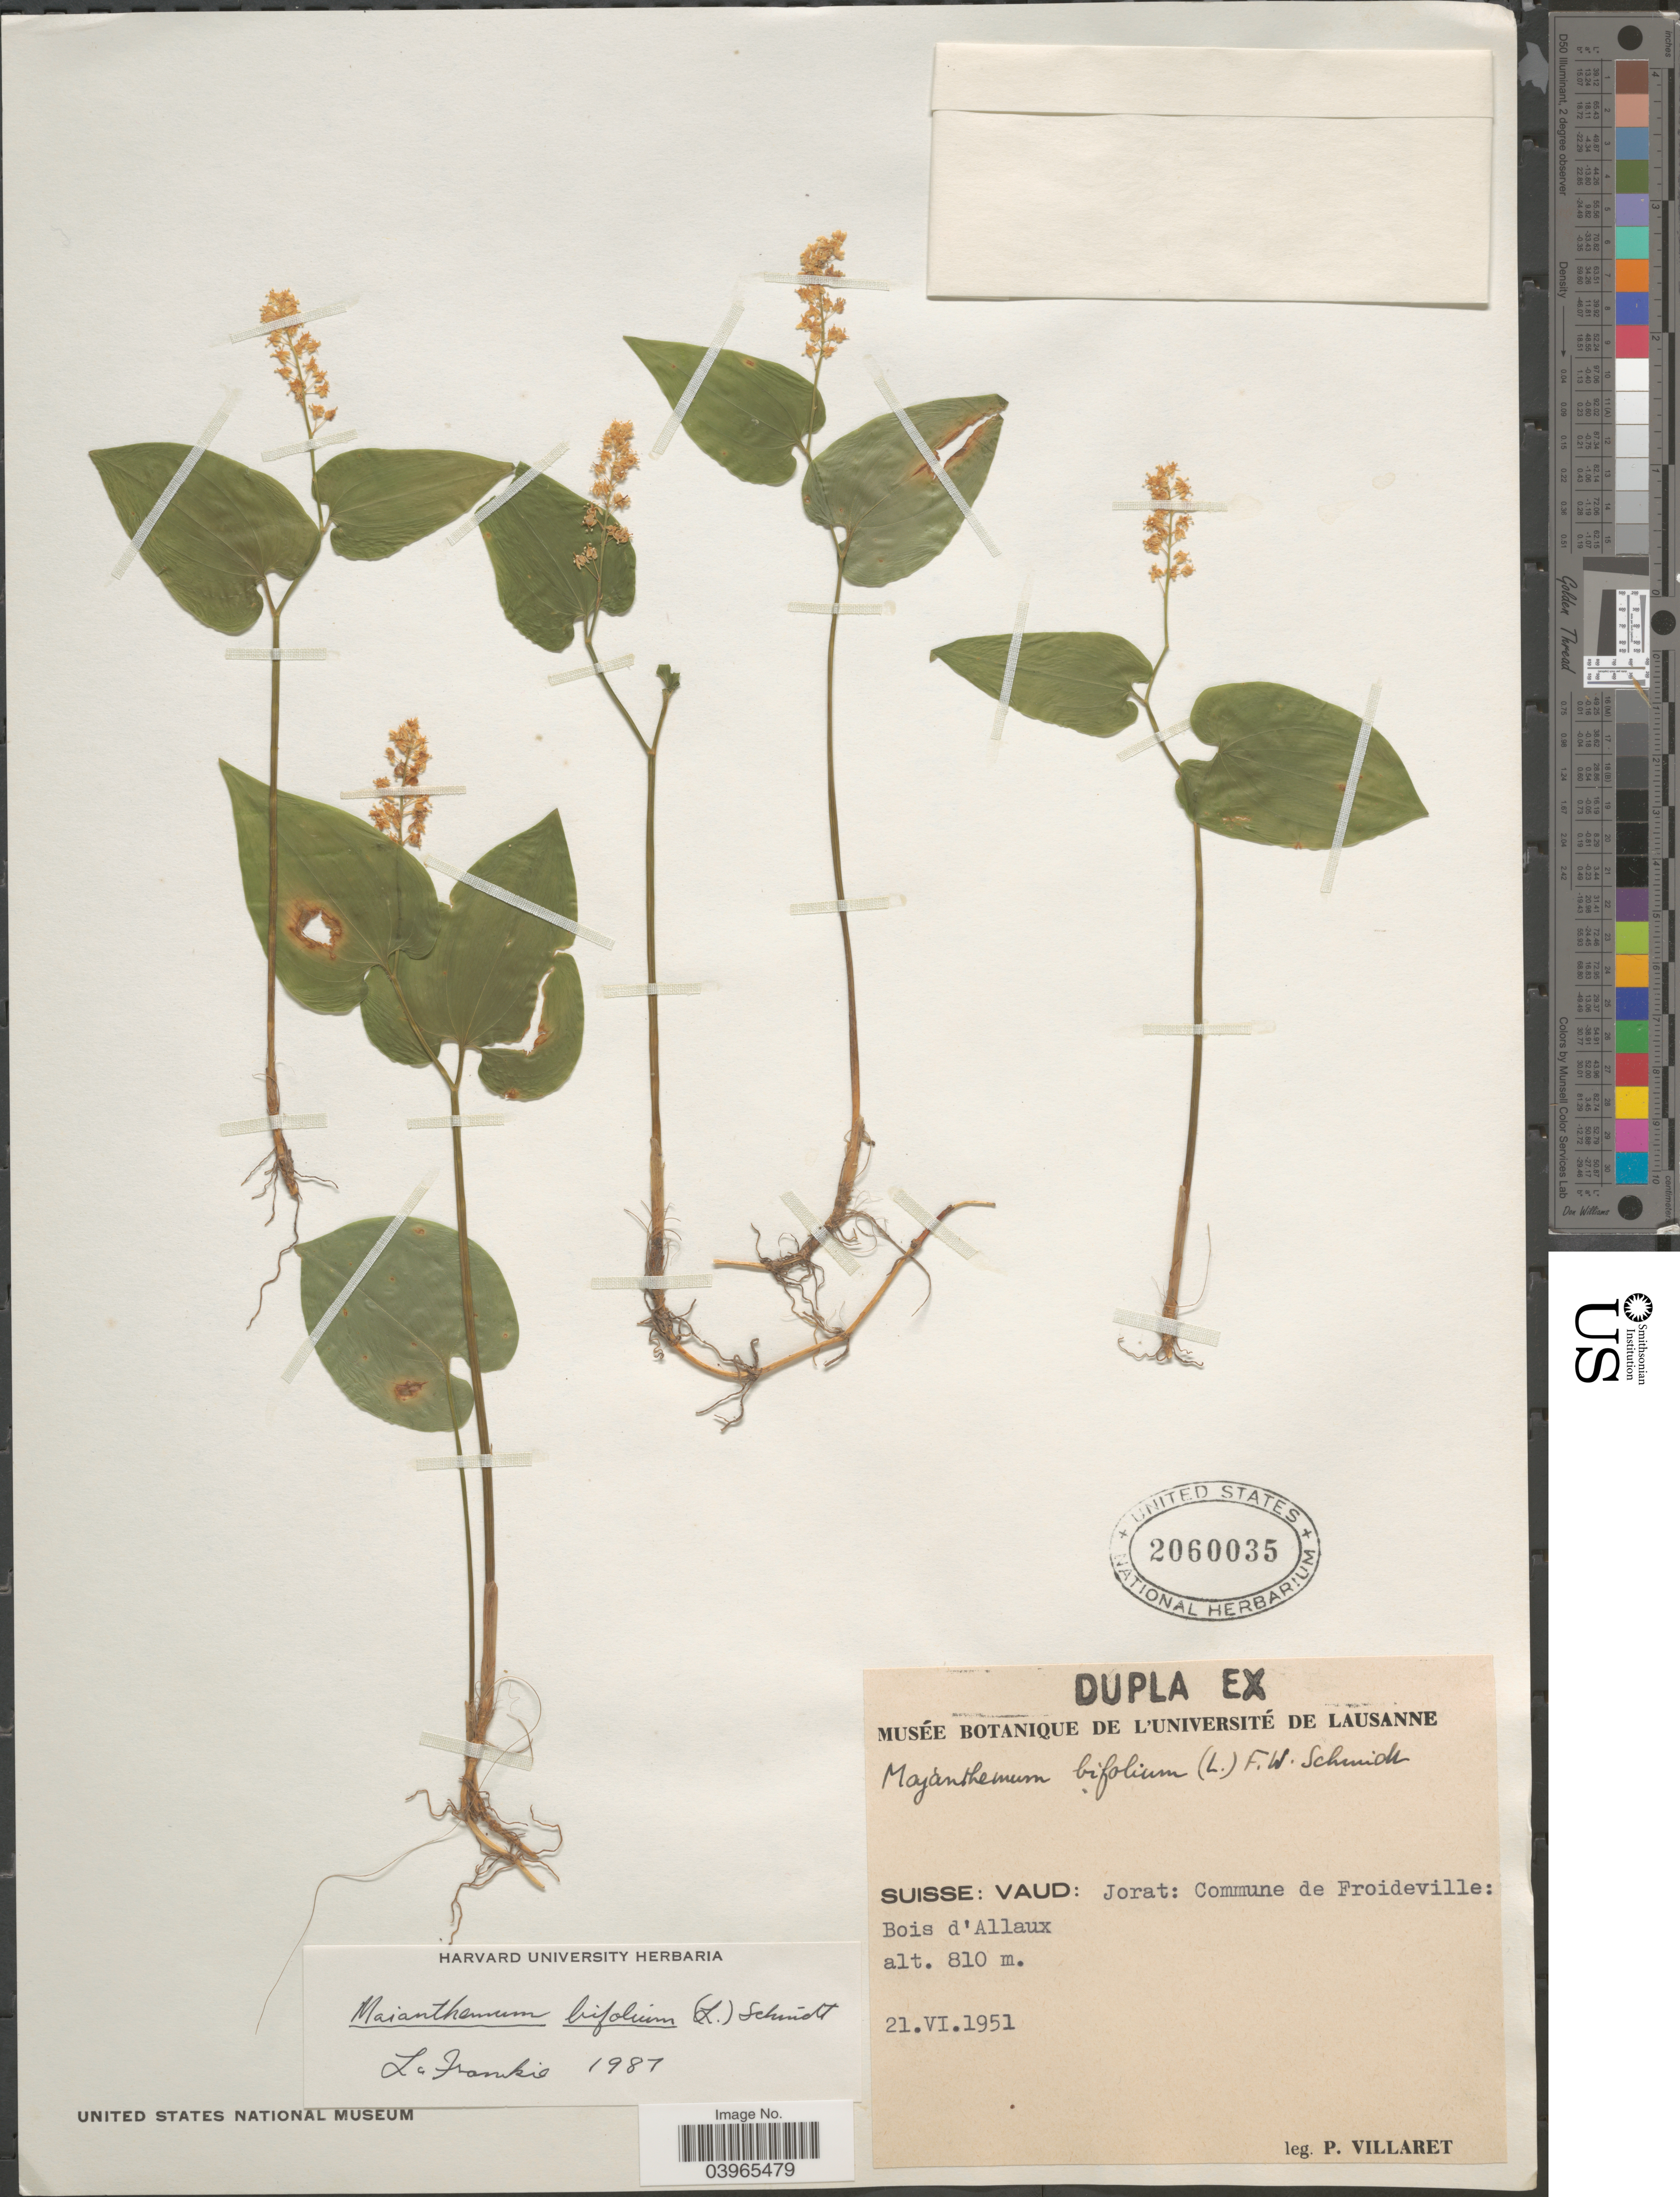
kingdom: Plantae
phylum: Tracheophyta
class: Liliopsida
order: Asparagales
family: Asparagaceae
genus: Maianthemum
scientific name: Maianthemum bifolium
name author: (L.) F.W. Schmidt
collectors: P. Villaret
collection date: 1951-06-21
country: Switzerland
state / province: Vaud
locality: Suisse: Jorat: Commune de Froideville: Bois d'Allaux.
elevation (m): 810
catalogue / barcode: US 2060035